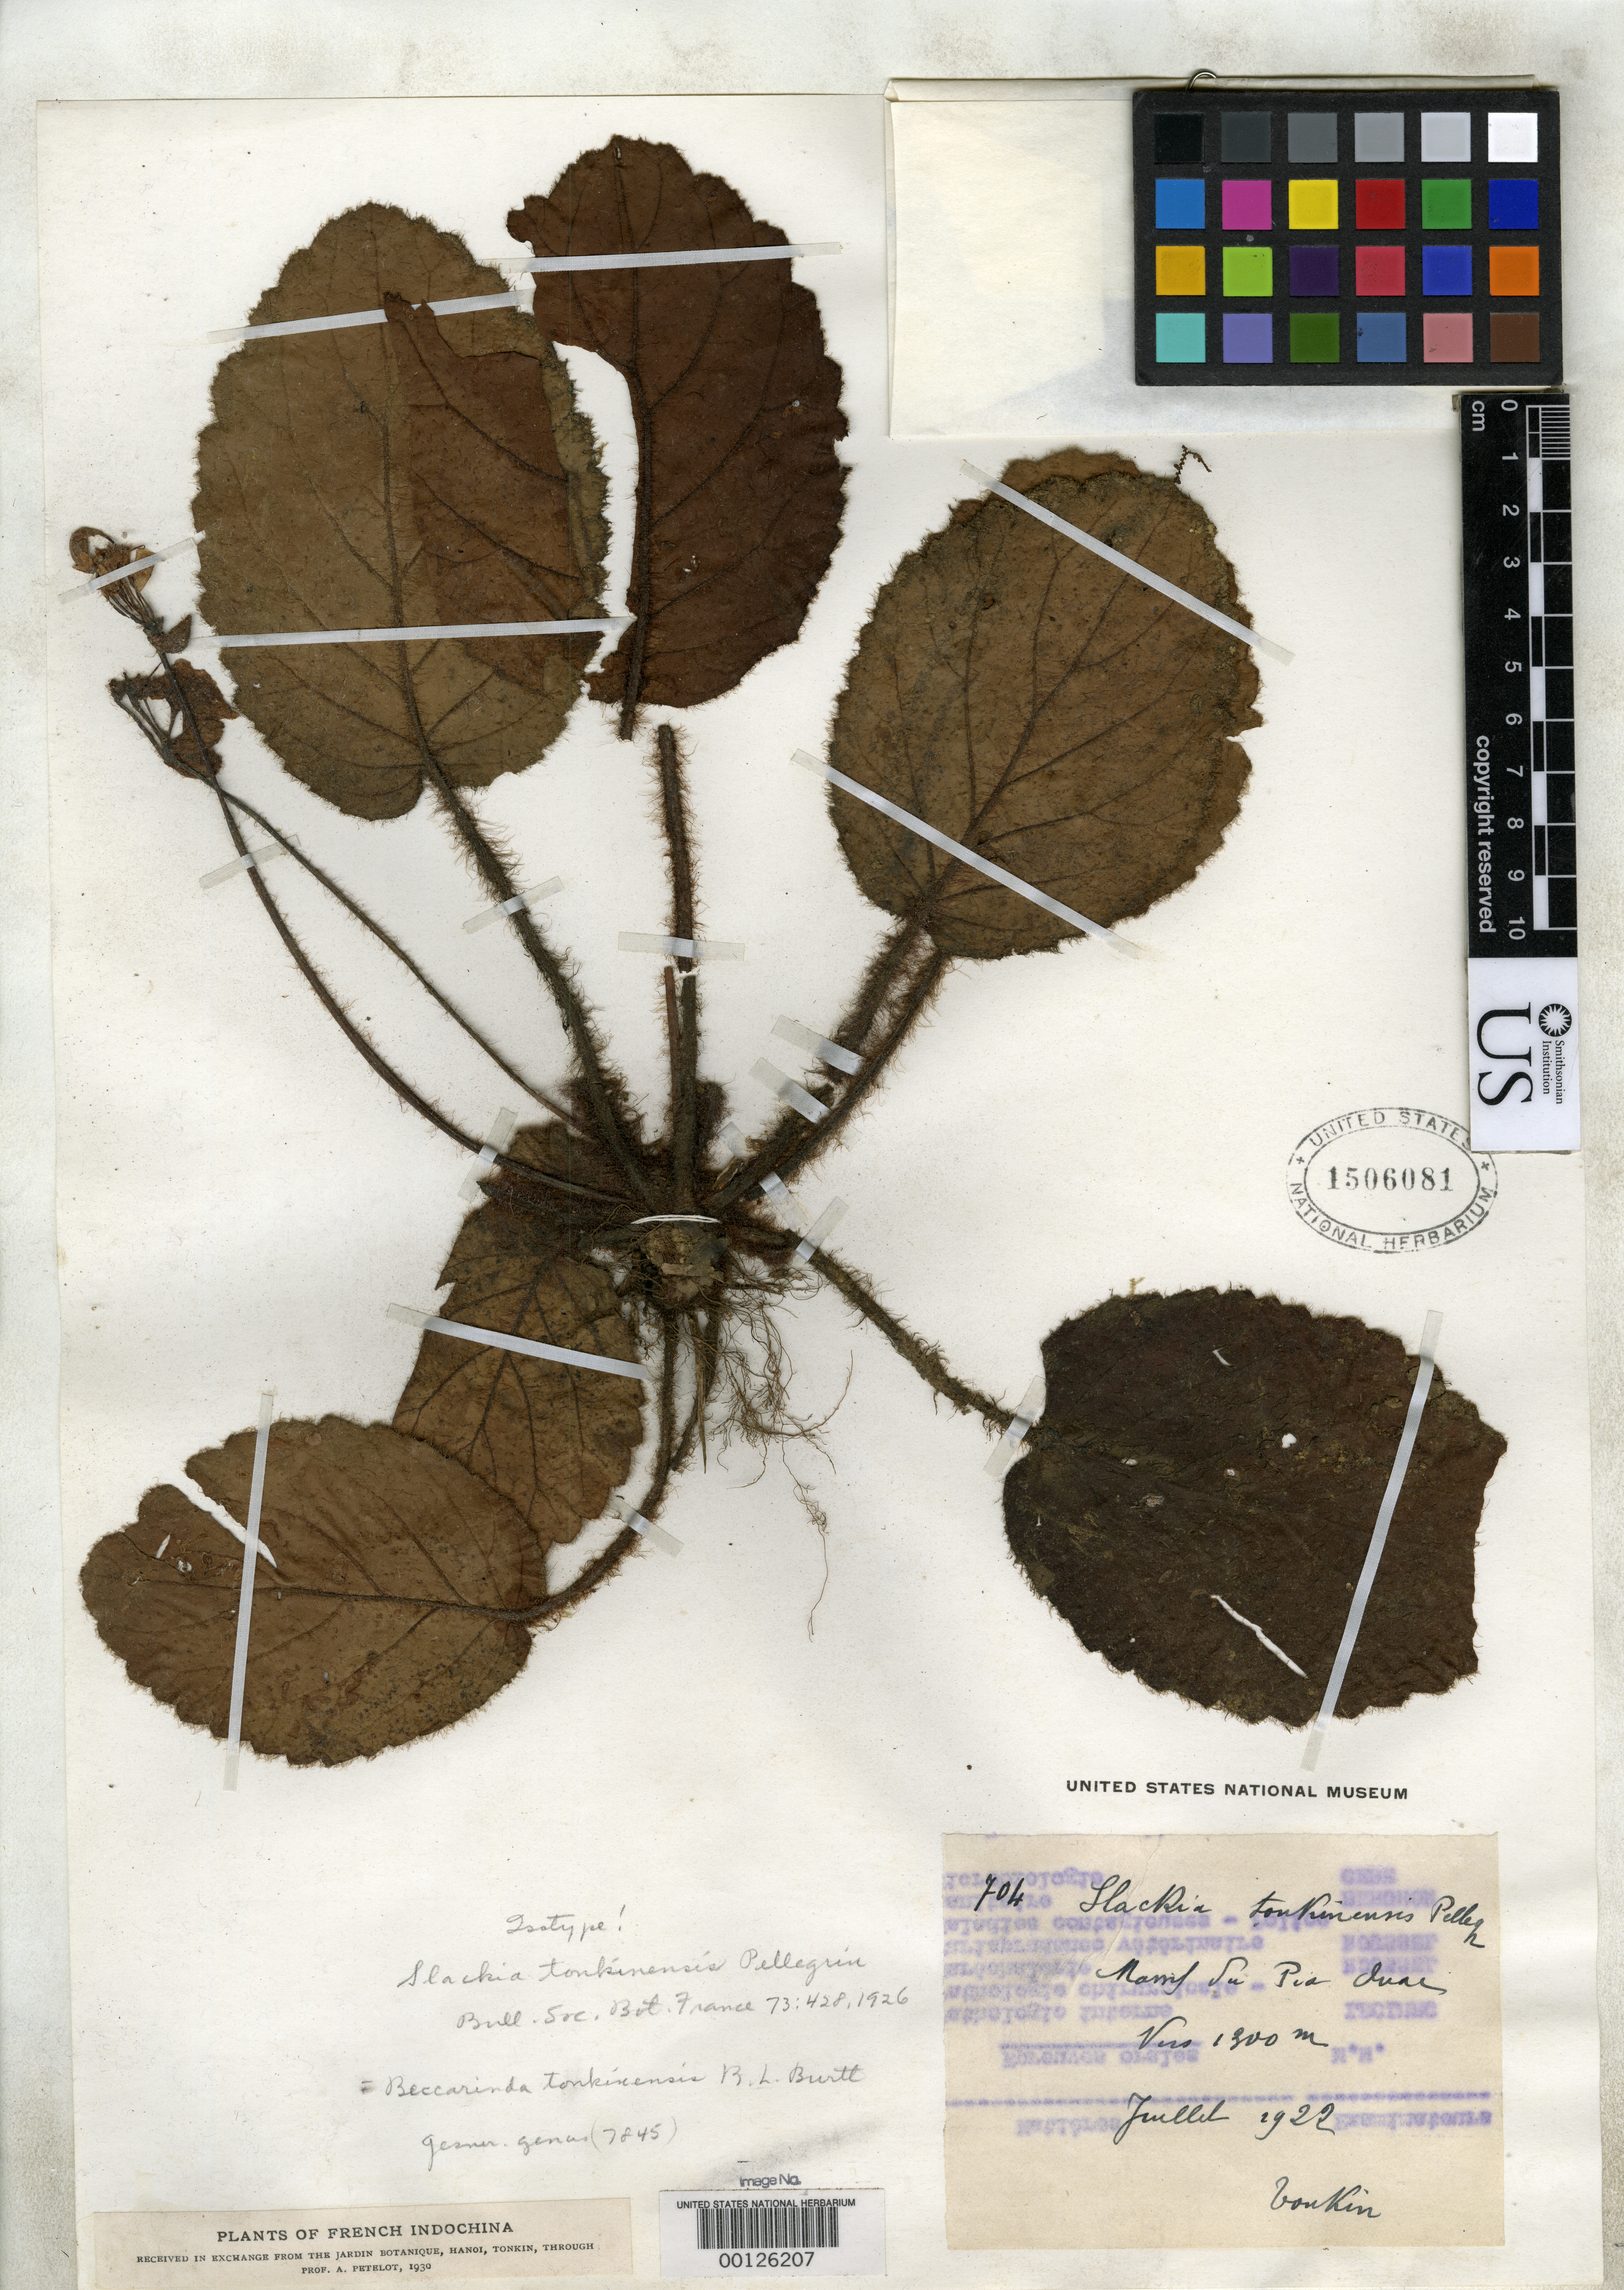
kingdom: Plantae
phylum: Tracheophyta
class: Magnoliopsida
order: Lamiales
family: Gesneriaceae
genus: Slackia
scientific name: Slackia tonkinensis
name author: Pellegr.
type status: Isotype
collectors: P. A. Pételot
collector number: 704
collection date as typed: Jul 1922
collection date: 1922-07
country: Vietnam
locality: Tonkin.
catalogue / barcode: US 1506081